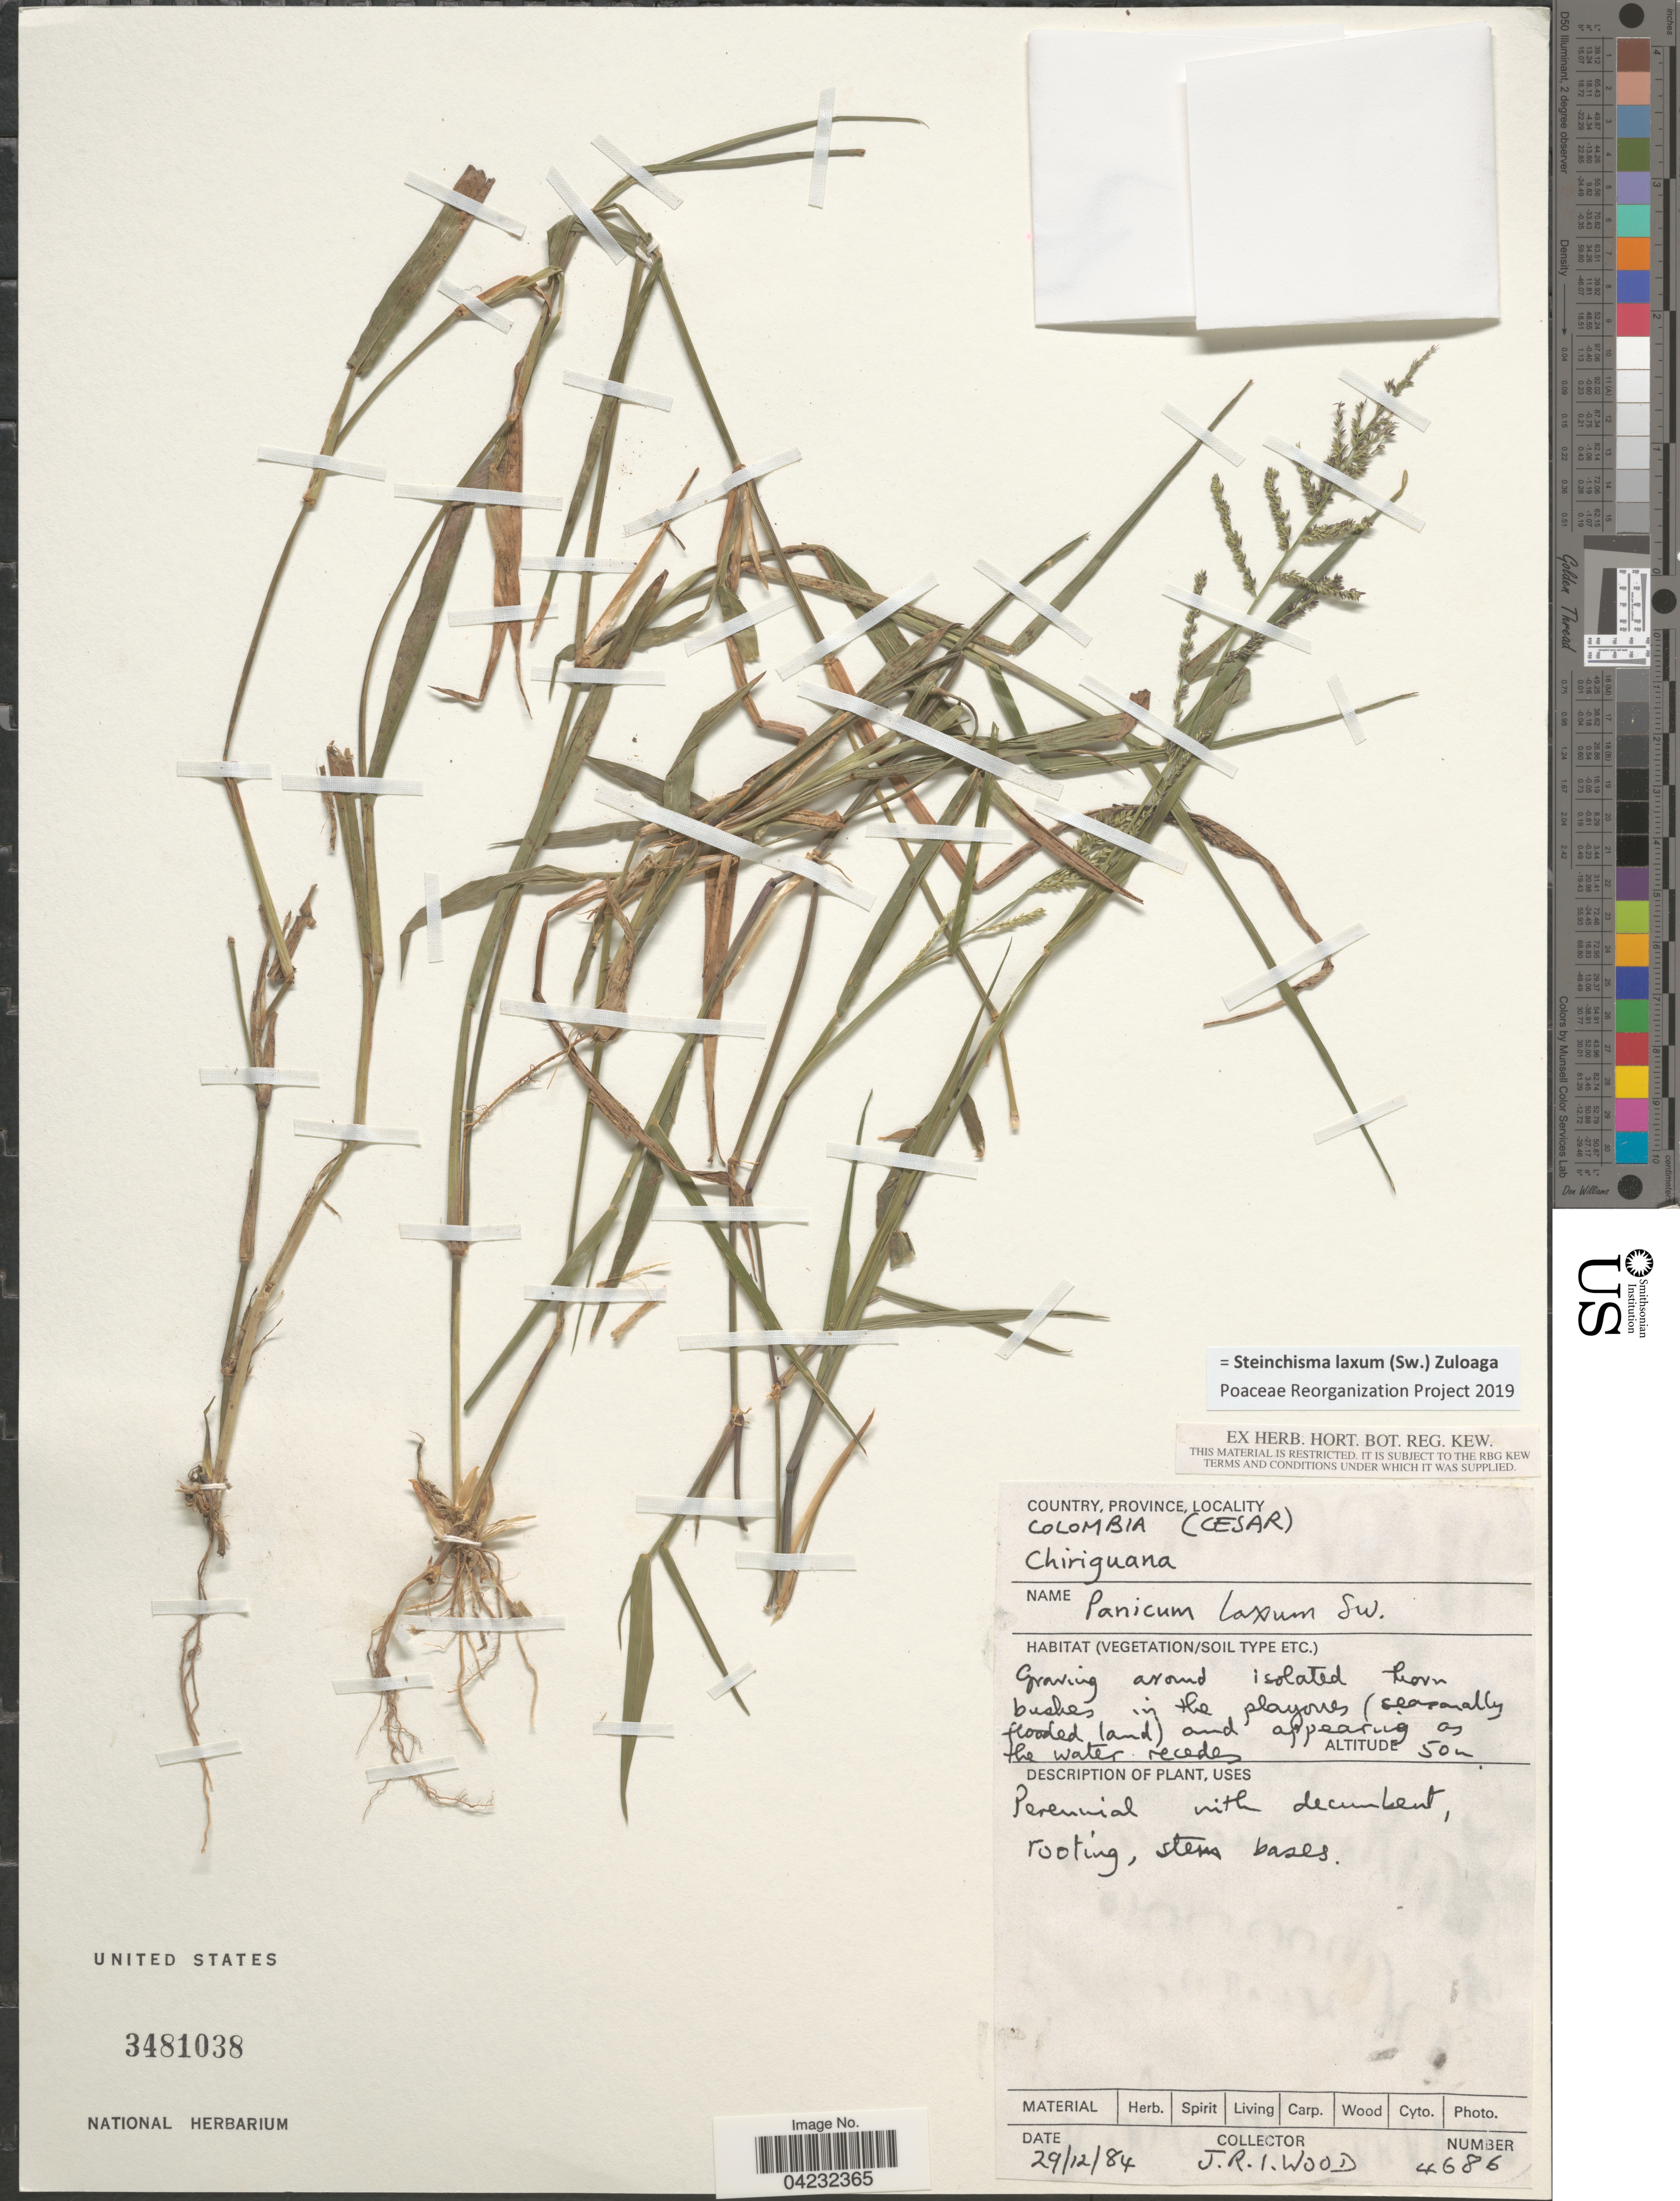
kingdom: Plantae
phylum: Tracheophyta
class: Liliopsida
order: Poales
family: Poaceae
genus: Steinchisma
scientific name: Steinchisma laxum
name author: (Sw.) Zuloaga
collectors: J. R. I. Wood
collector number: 4686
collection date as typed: Transcribed d/m/y: 29/12/84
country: Colombia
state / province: Cesar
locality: Chiriguana.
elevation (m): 50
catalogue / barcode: US 3481038